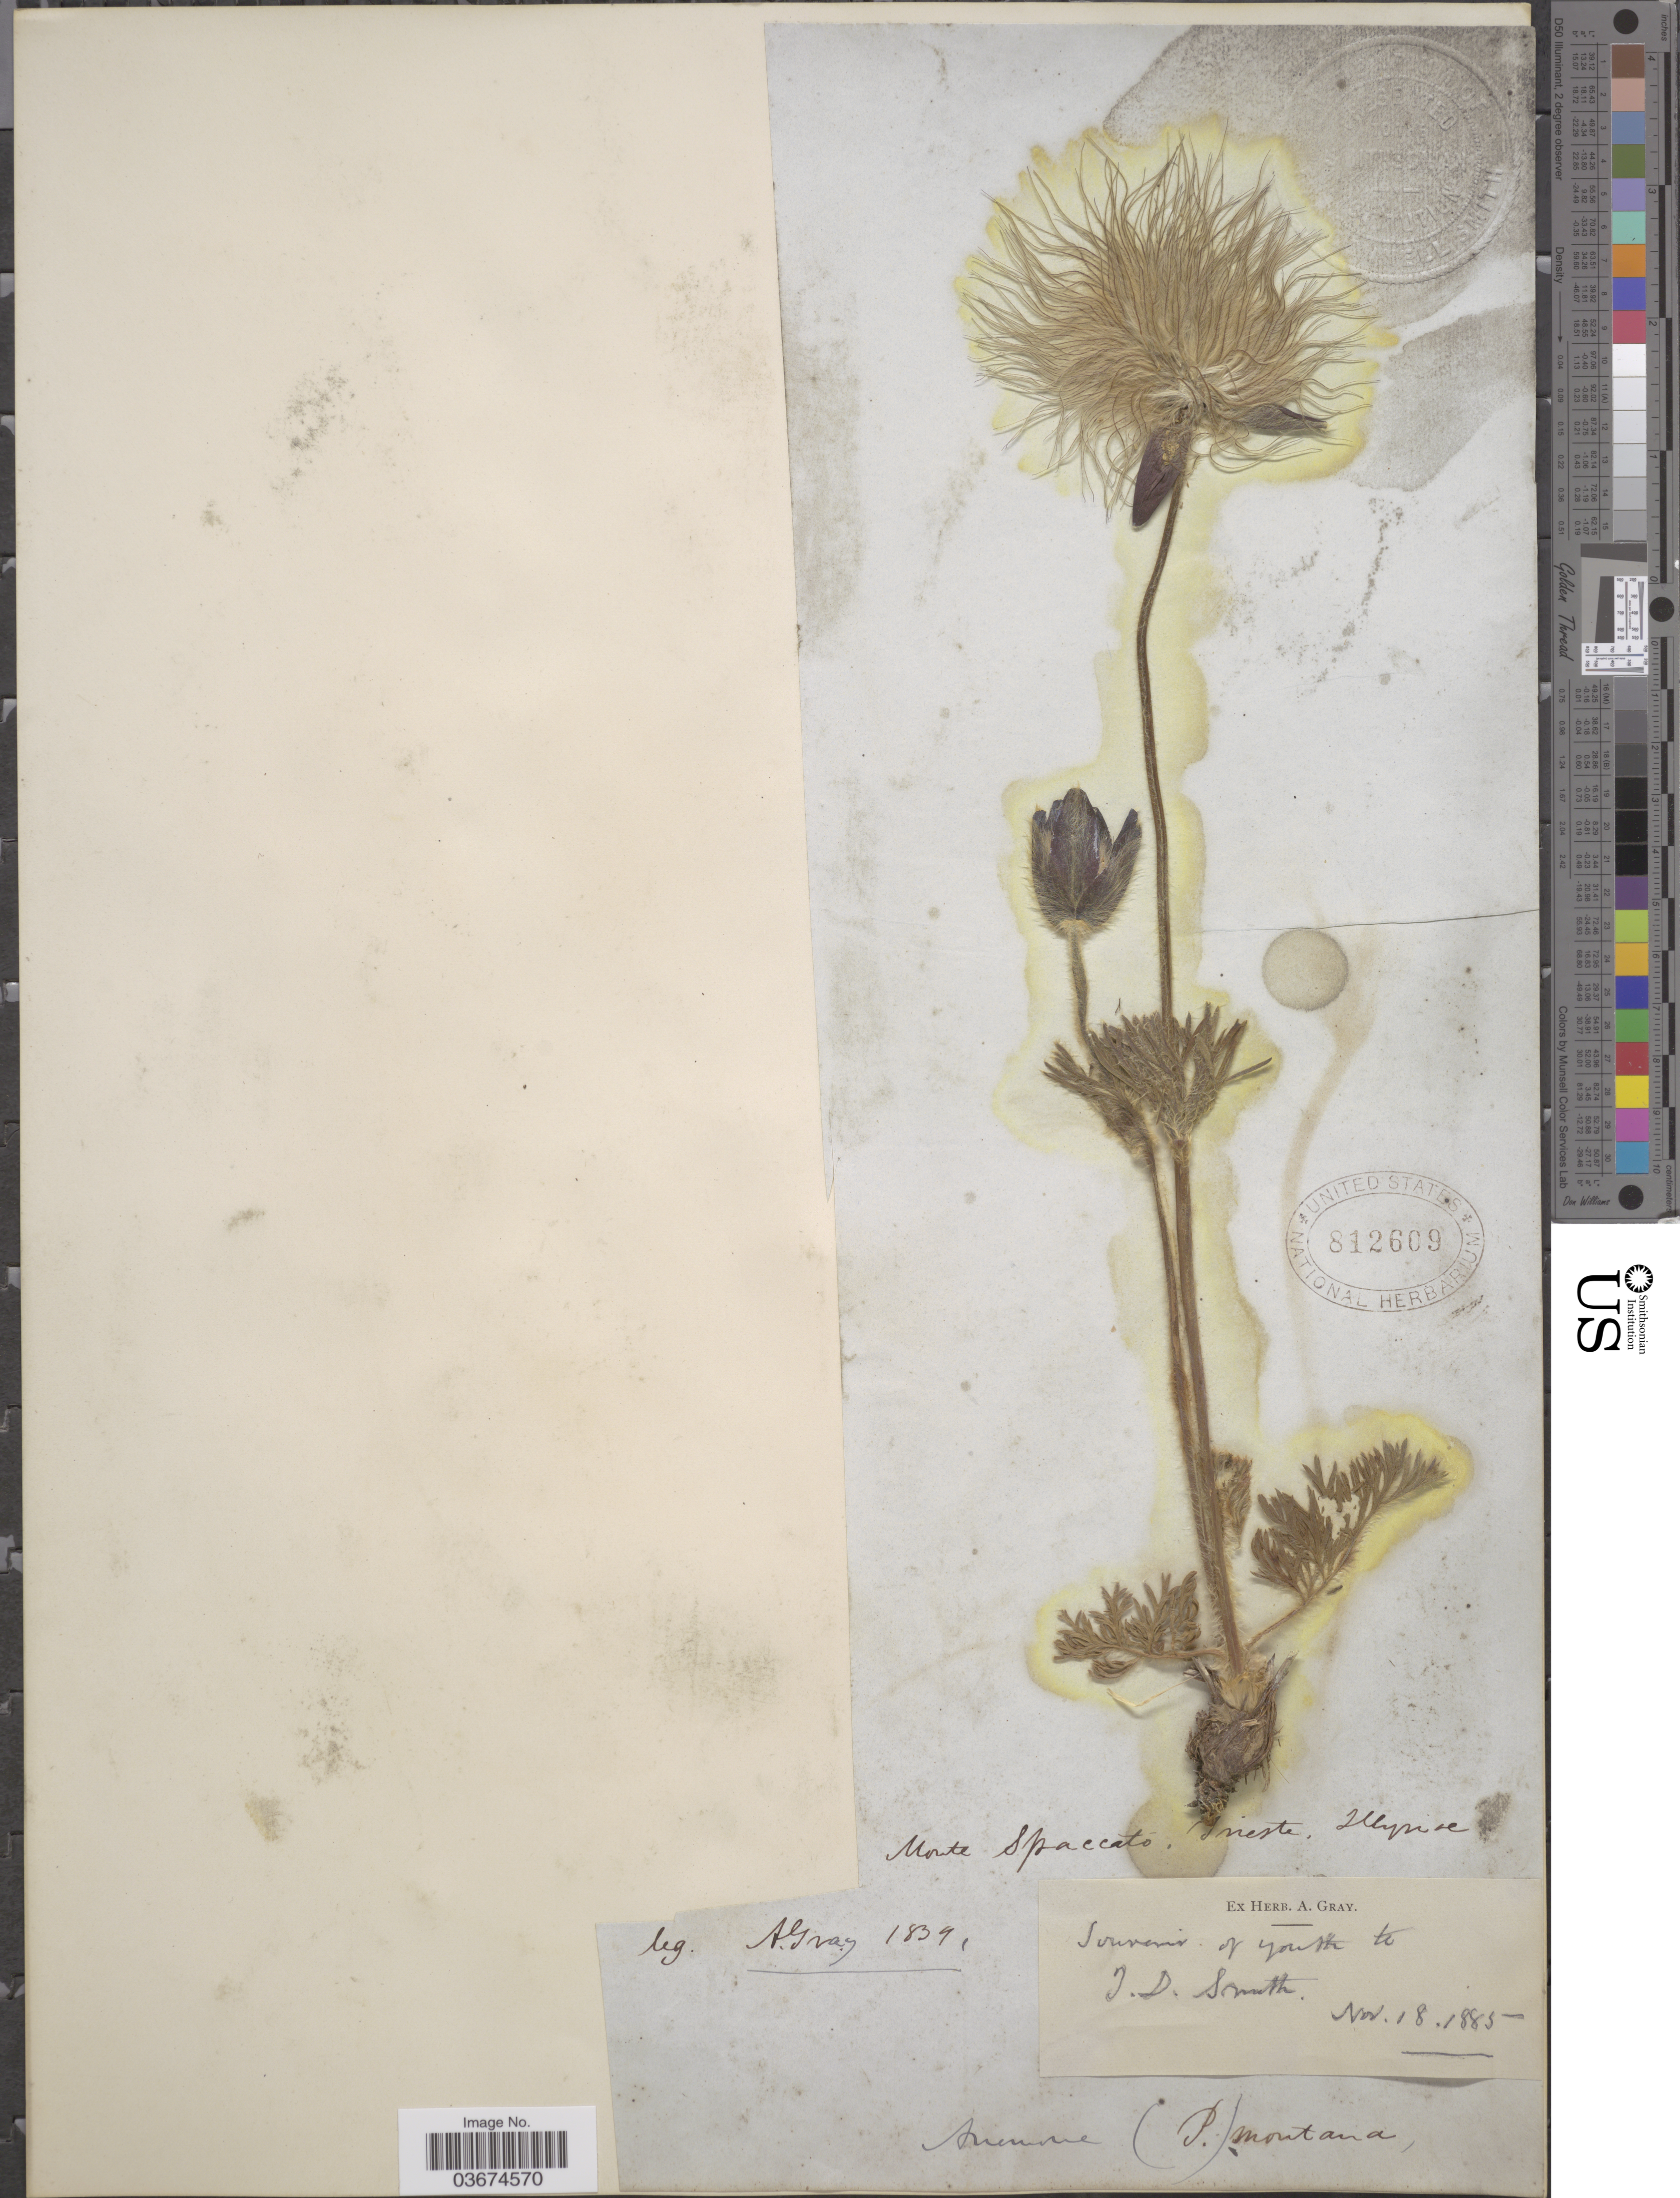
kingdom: Plantae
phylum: Tracheophyta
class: Magnoliopsida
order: Ranunculales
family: Ranunculaceae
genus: Pulsatilla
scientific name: Pulsatilla patens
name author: (L.) Mill.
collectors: A. Gray (herbarium)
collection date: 1939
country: Italy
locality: Monte Spaccató. Trieste, Illyriae.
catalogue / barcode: US 812609